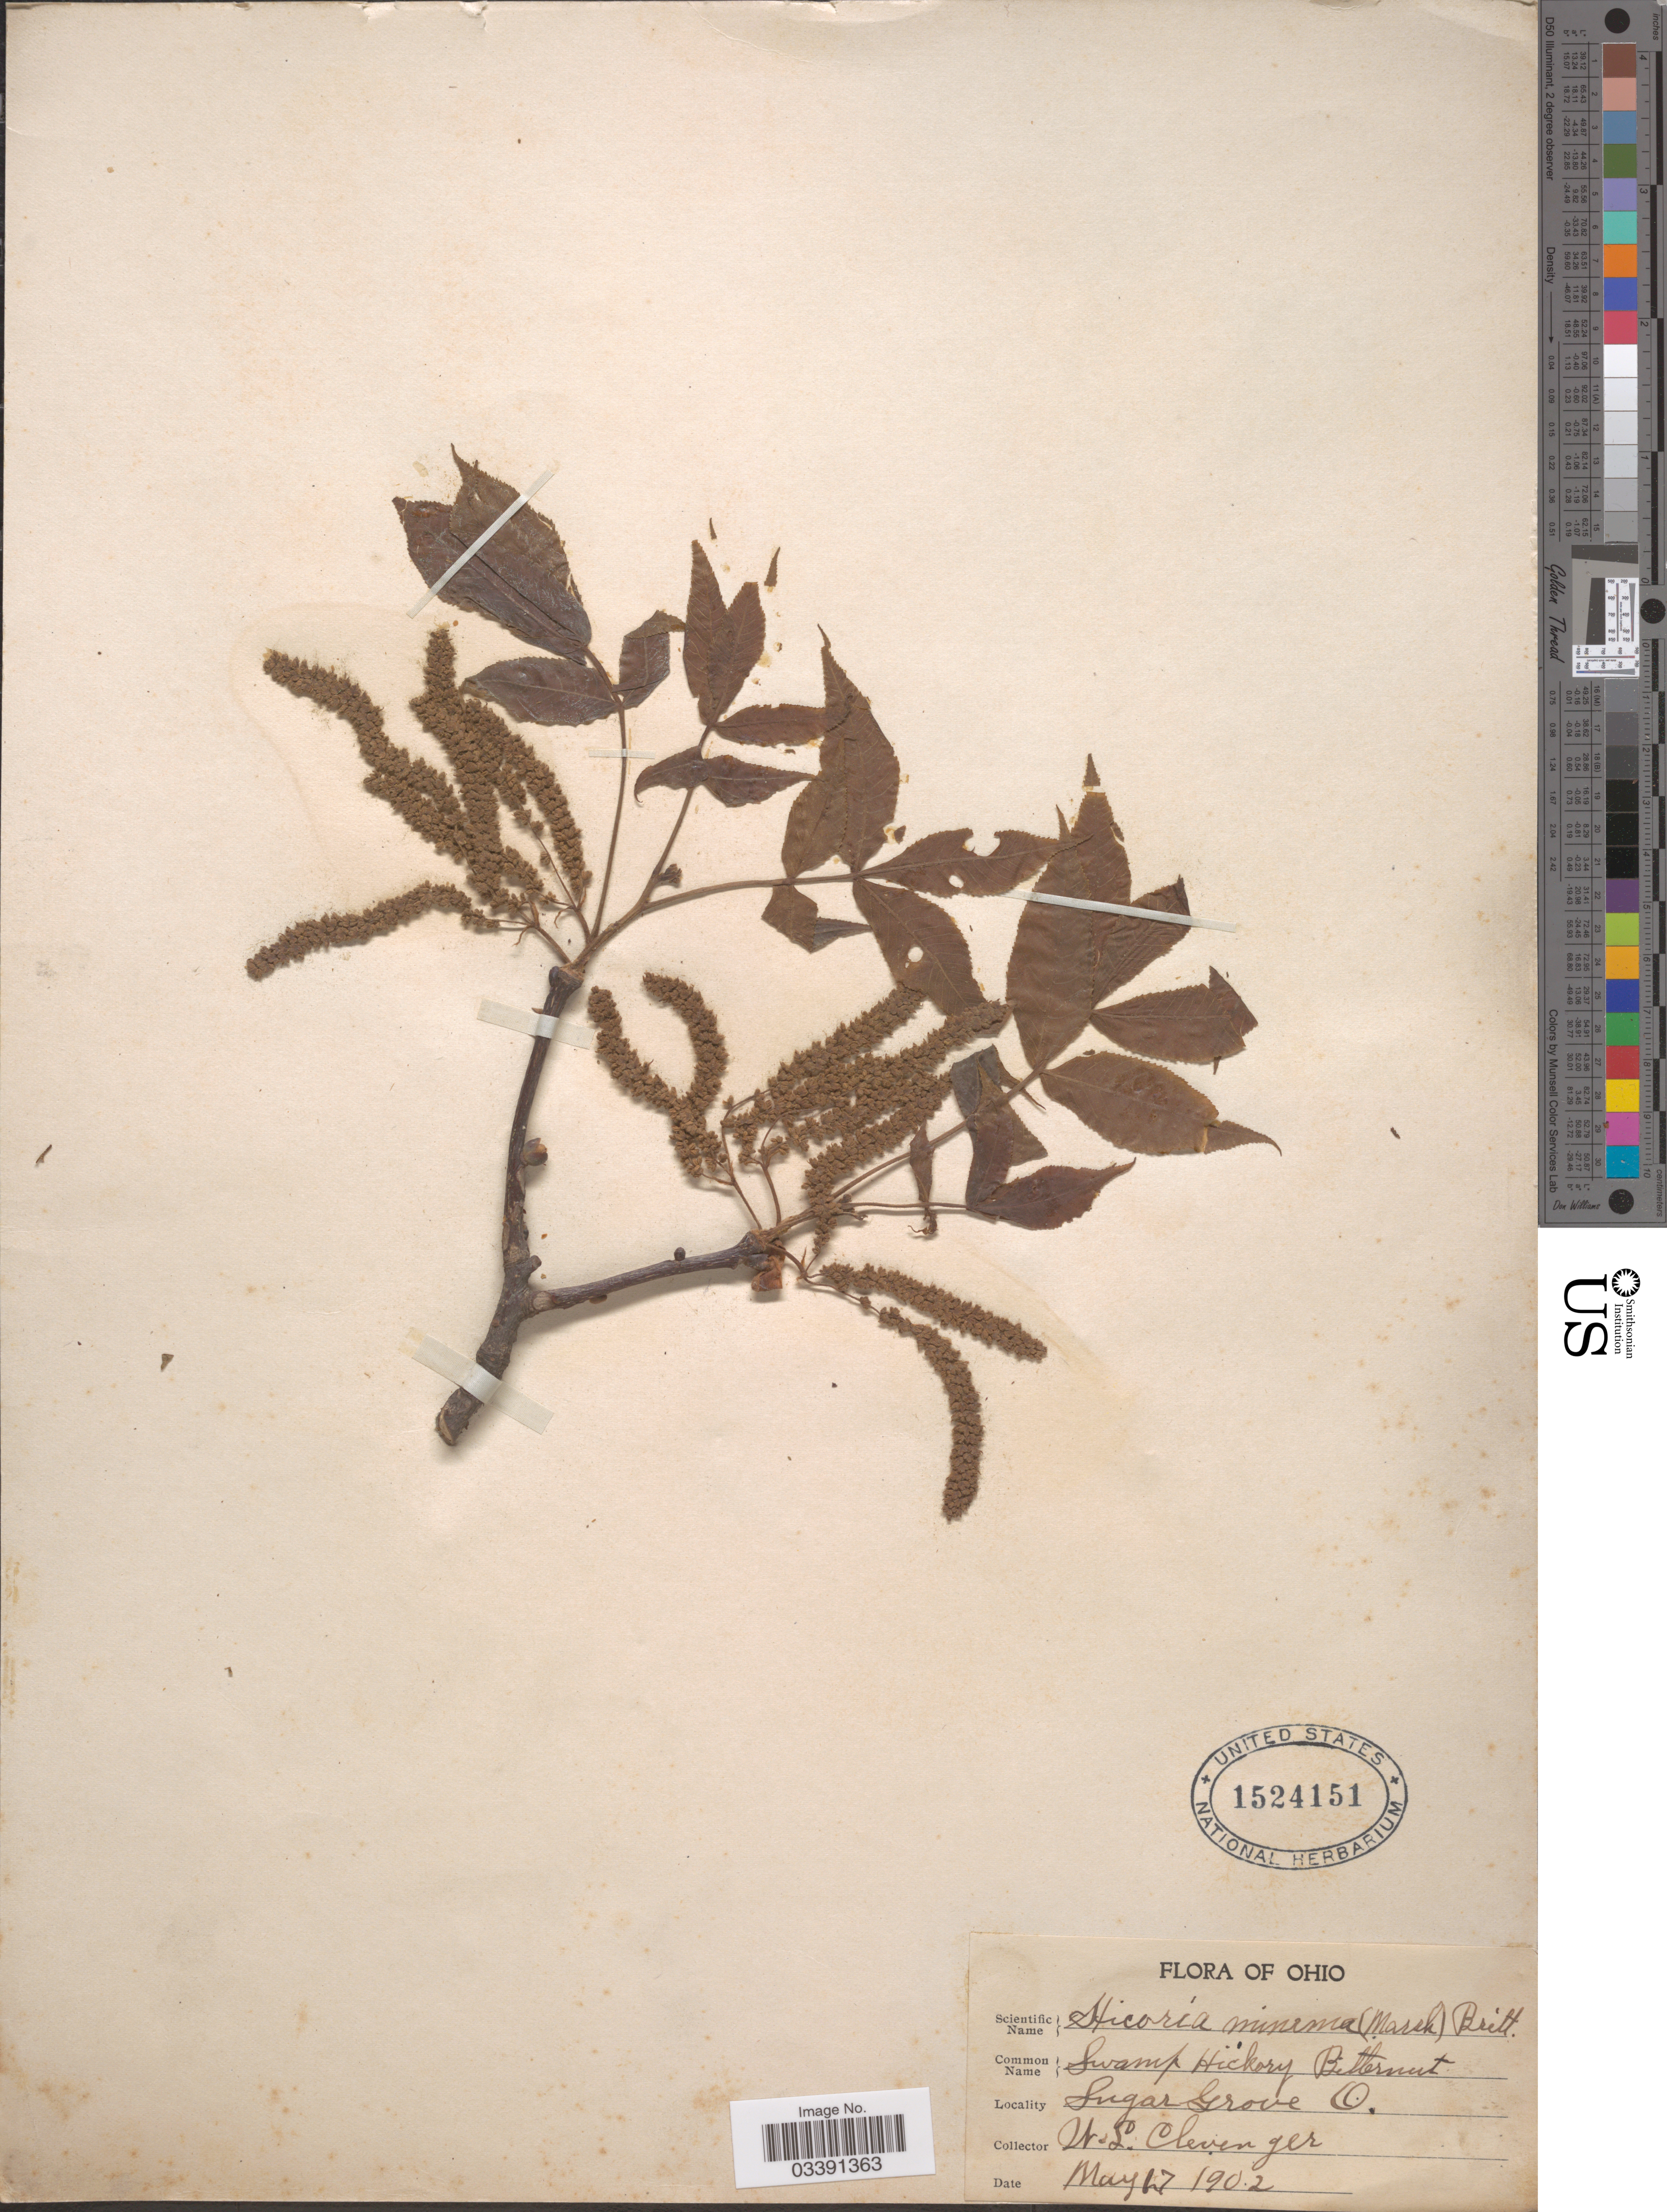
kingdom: Plantae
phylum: Tracheophyta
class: Magnoliopsida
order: Fagales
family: Juglandaceae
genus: Carya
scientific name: Carya cordiformis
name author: (Wangenh.) K. Koch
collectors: W. Clevenger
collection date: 1902-05-17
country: United States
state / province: Ohio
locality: Sugar Grove O.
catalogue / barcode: US 1524151